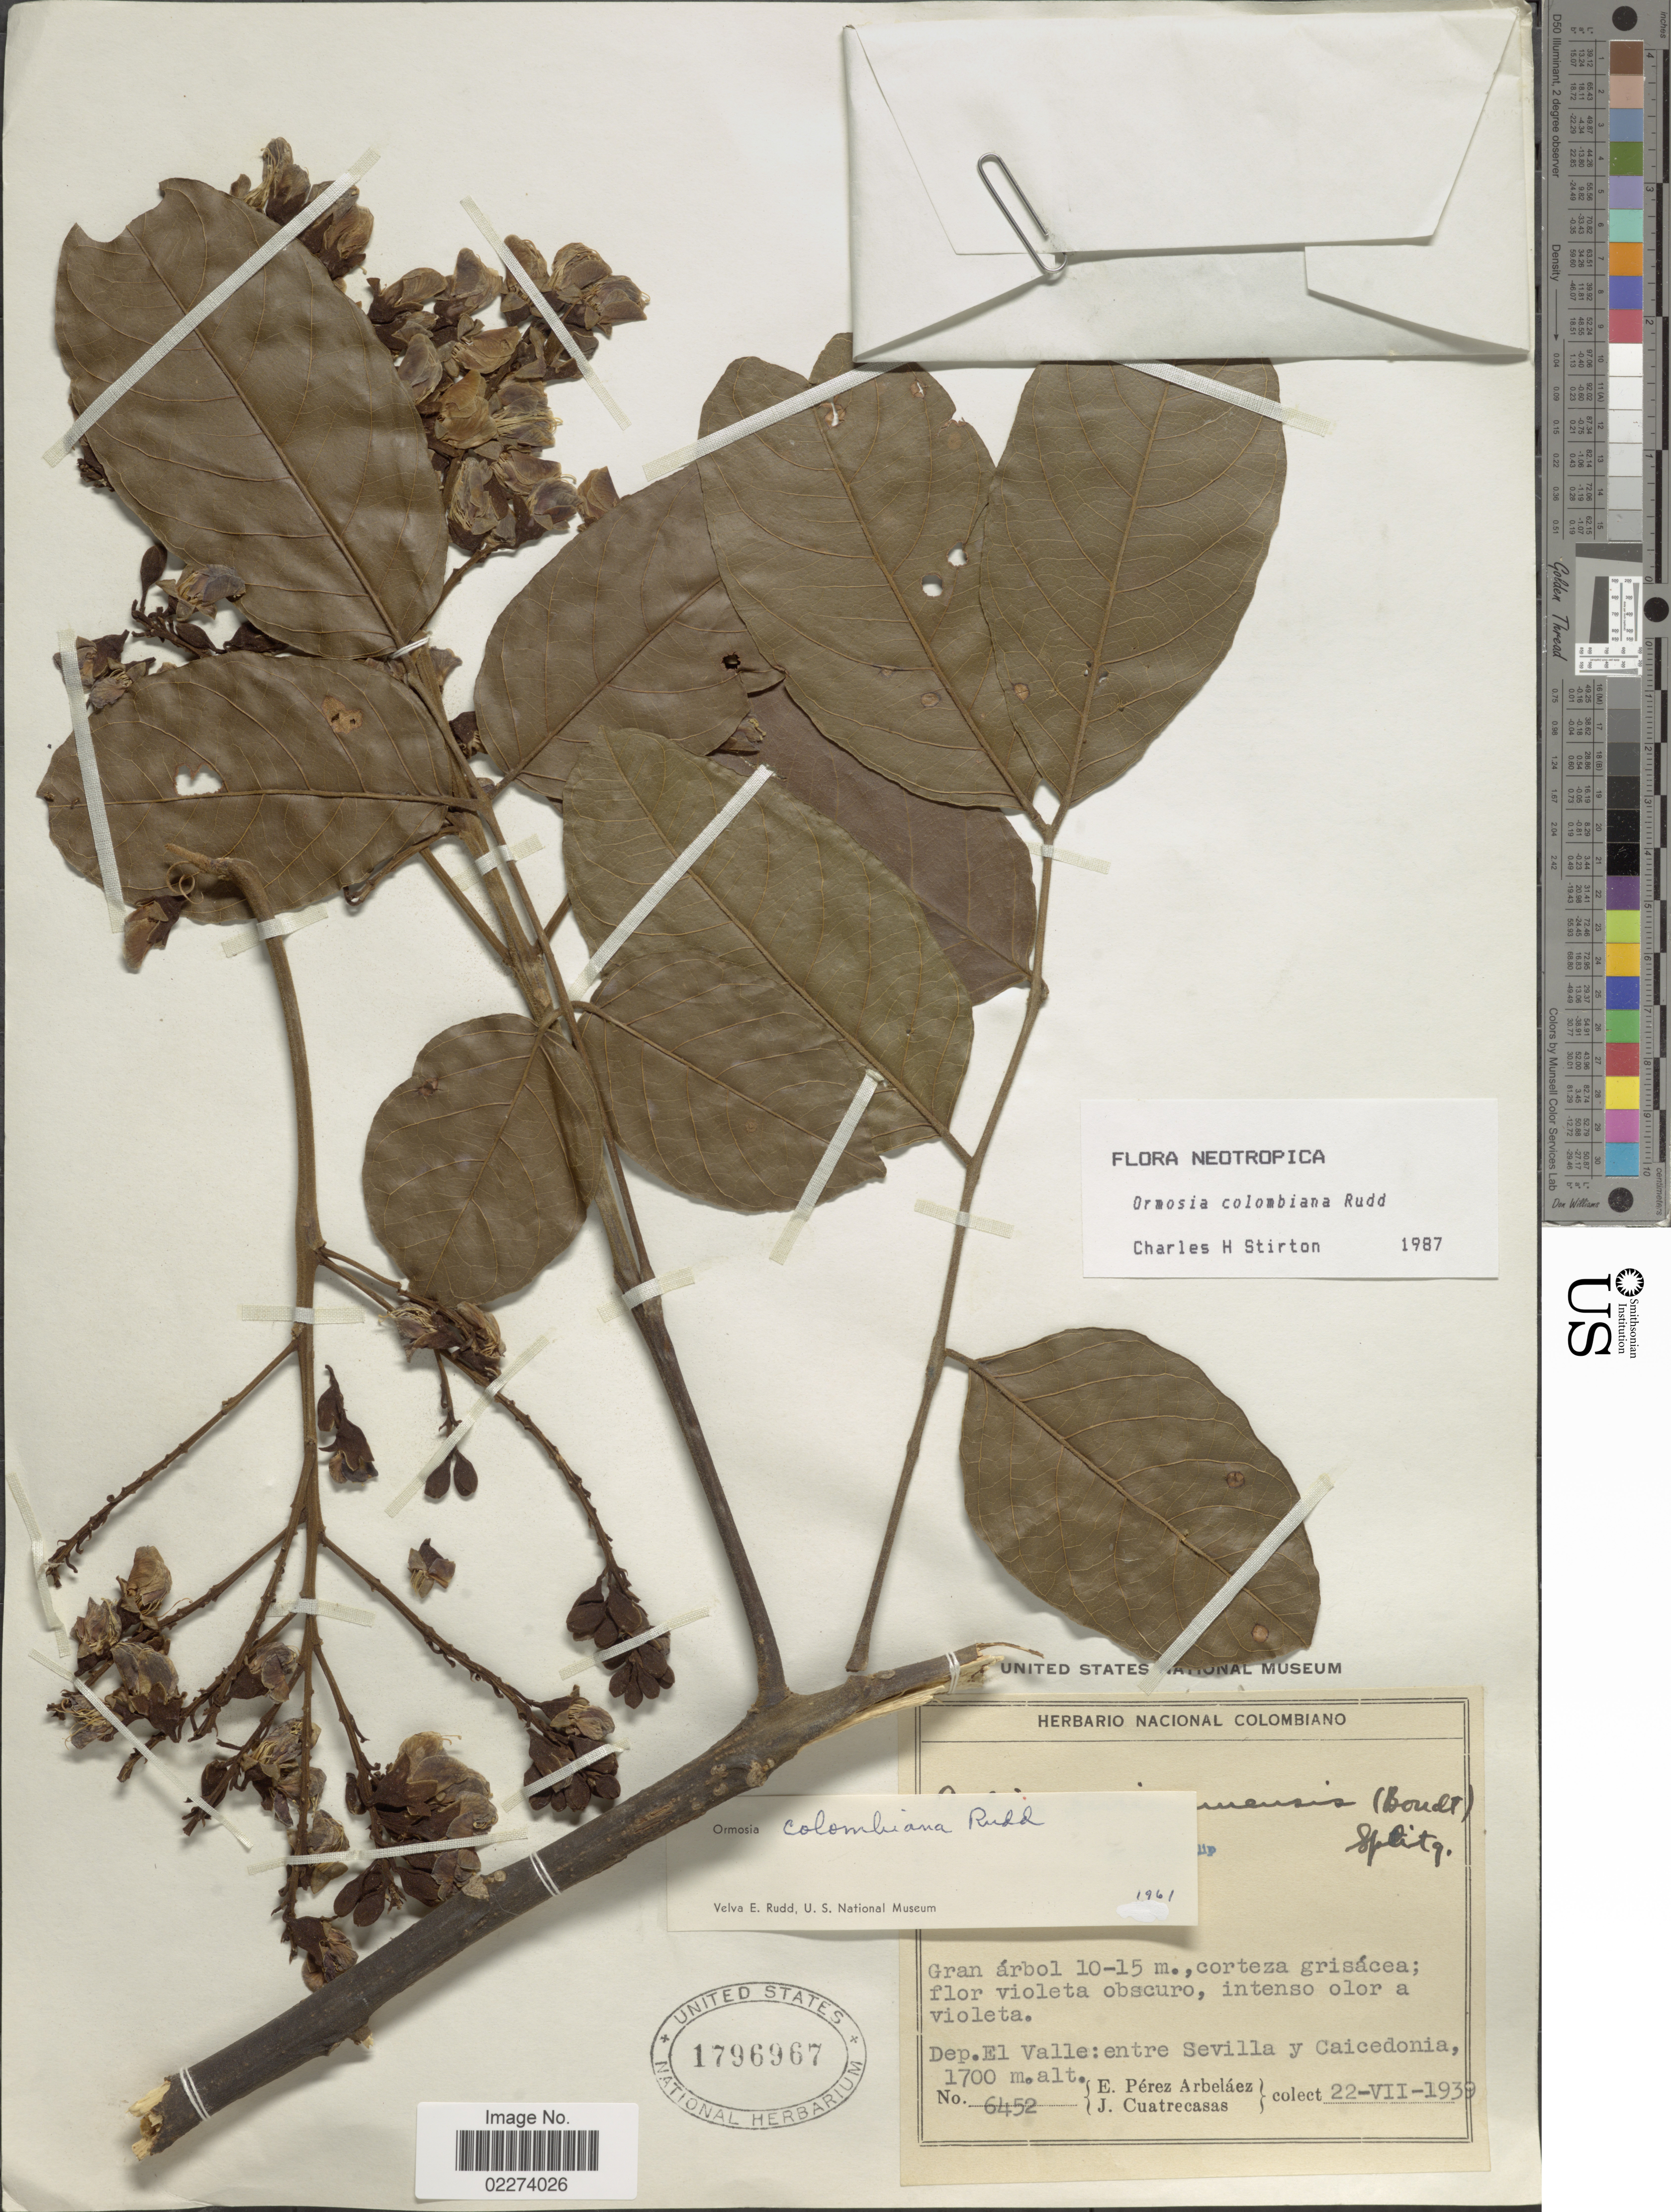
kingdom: Plantae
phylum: Tracheophyta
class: Magnoliopsida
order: Fabales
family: Fabaceae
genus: Ormosia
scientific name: Ormosia colombiana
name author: Rudd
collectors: E. Pérez Arbeláez & J. Cuatrecasas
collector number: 6452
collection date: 1939-07-22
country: Colombia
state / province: Valle del Cauca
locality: Dep. El Valle: entre Sevilla y Caicedonia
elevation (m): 1700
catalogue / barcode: US 1796967